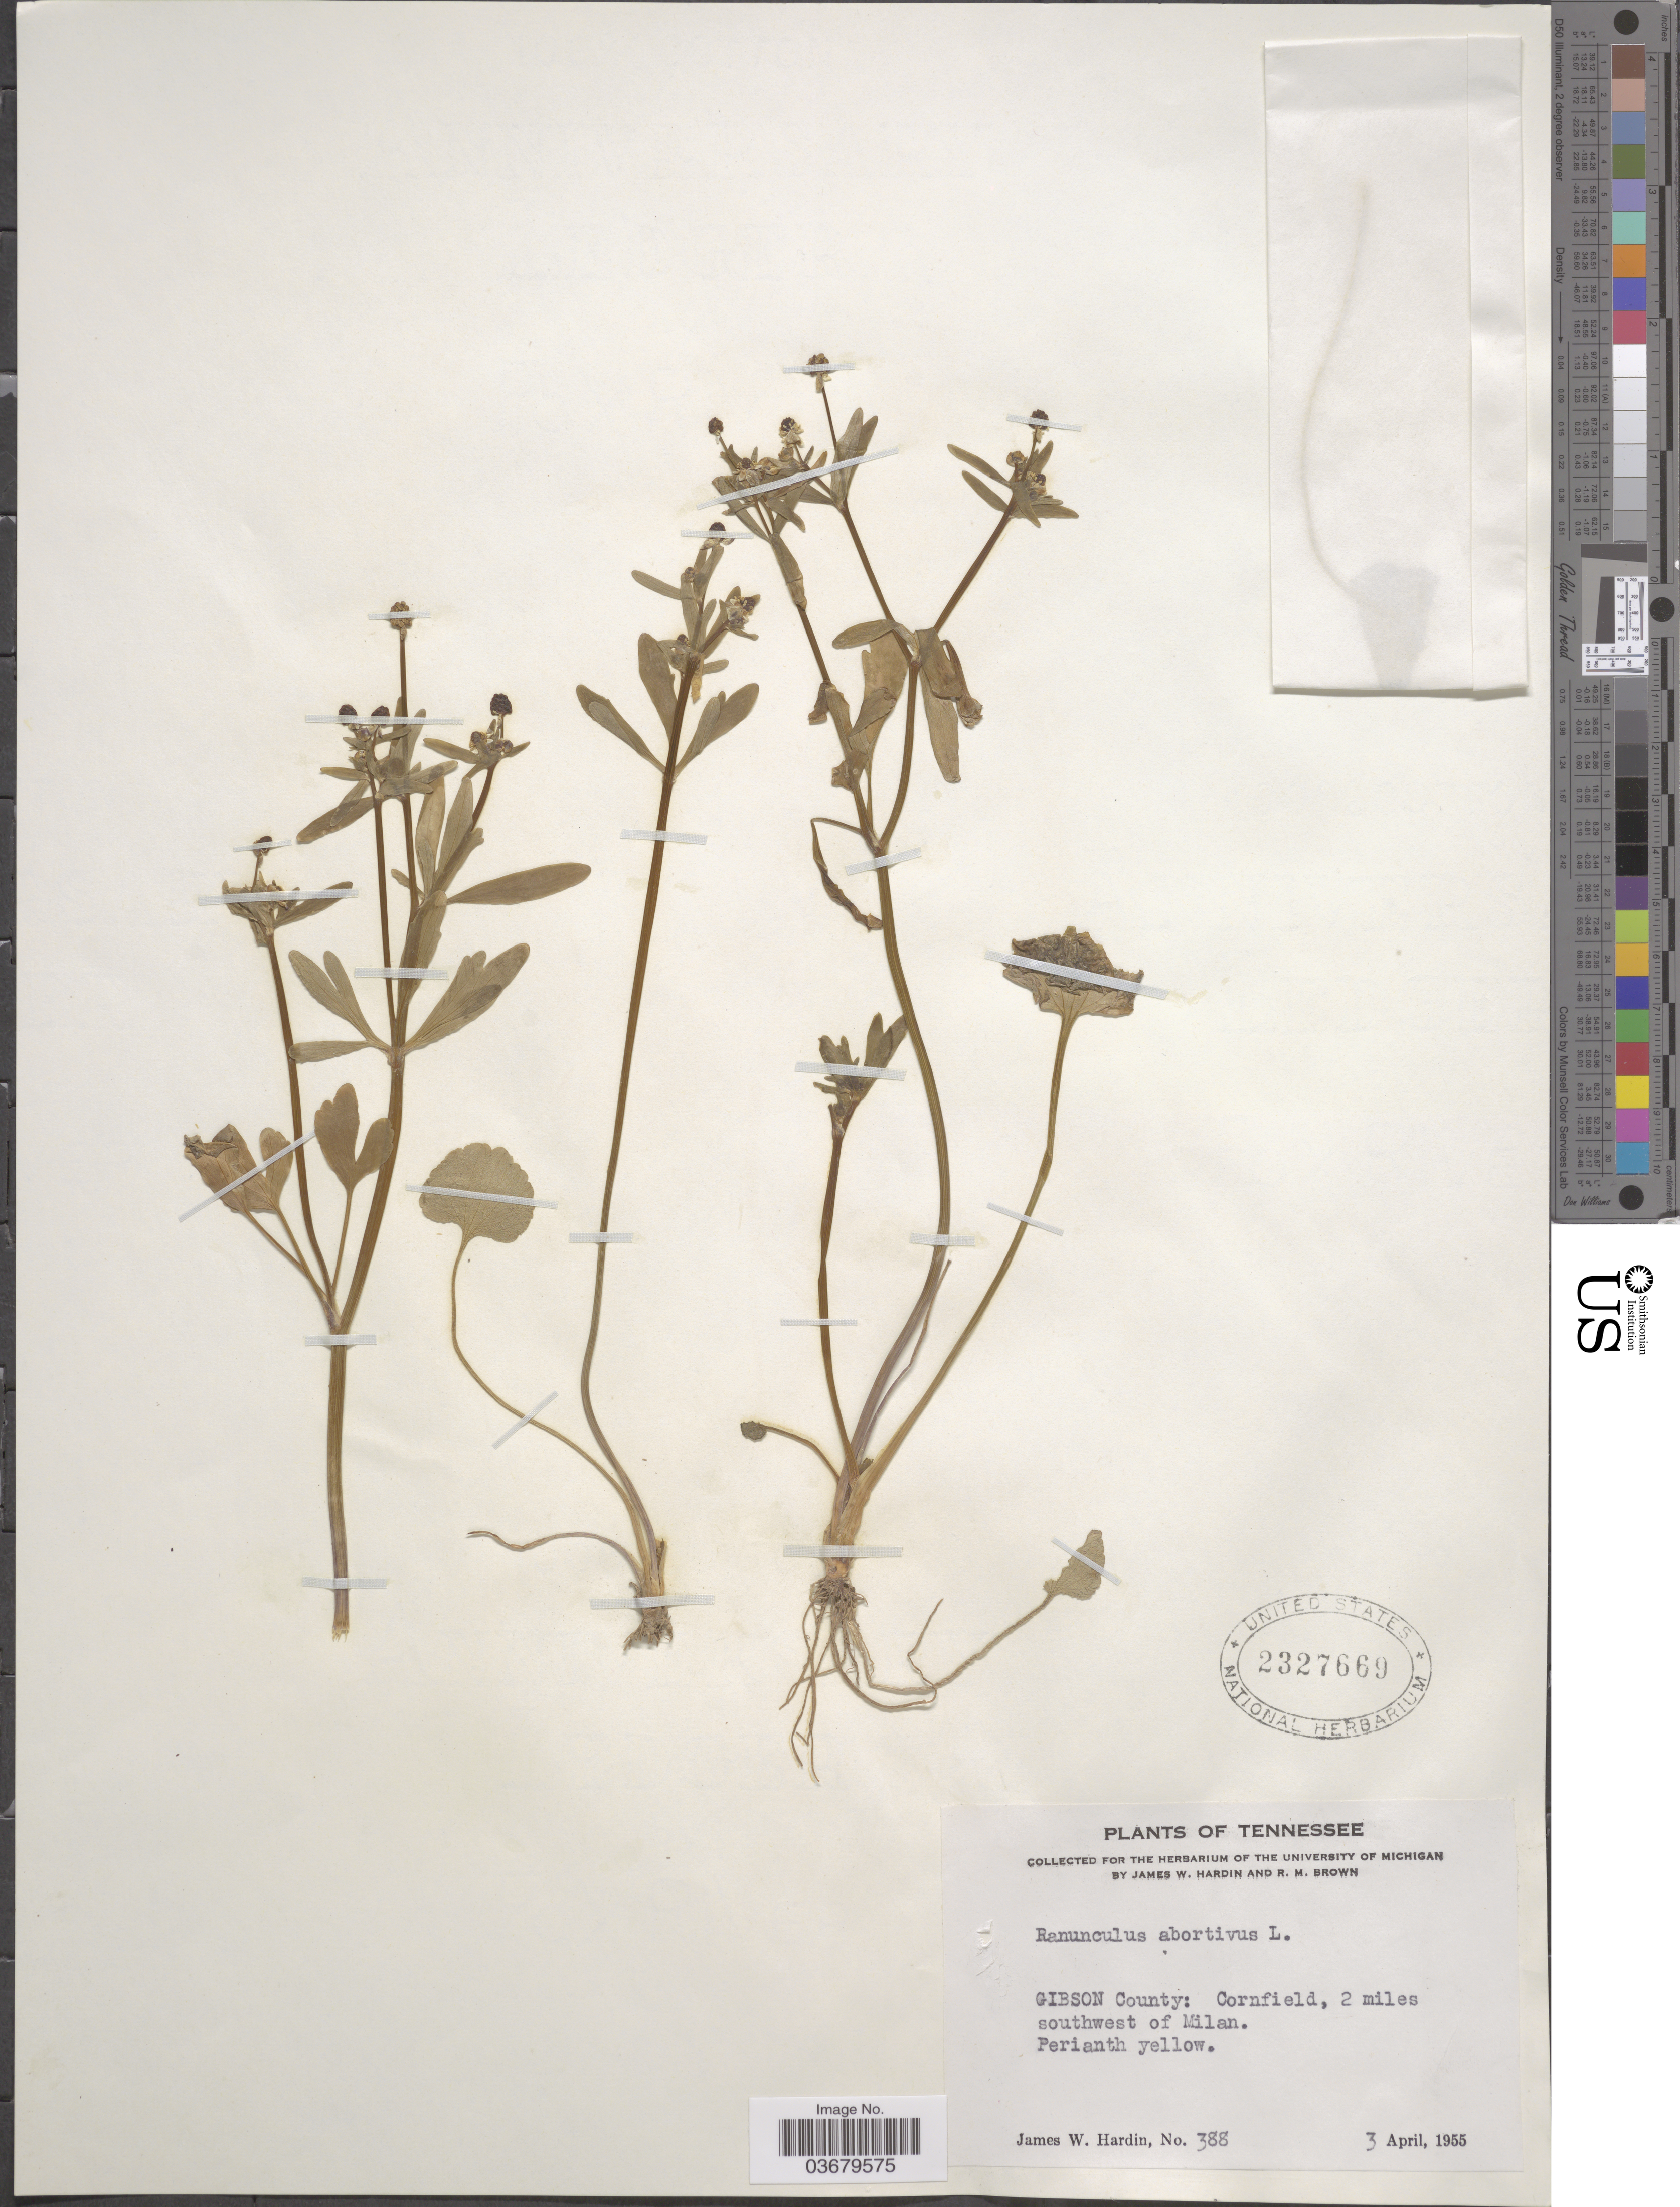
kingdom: Plantae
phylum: Tracheophyta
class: Magnoliopsida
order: Ranunculales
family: Ranunculaceae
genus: Ranunculus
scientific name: Ranunculus abortivus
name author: L.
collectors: J. W. Hardin & R. Brown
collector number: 388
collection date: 1955-04-03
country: United States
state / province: Tennessee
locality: Gibson County: Cornfield, 2 miles southwest of Milan.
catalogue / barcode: US 2327669